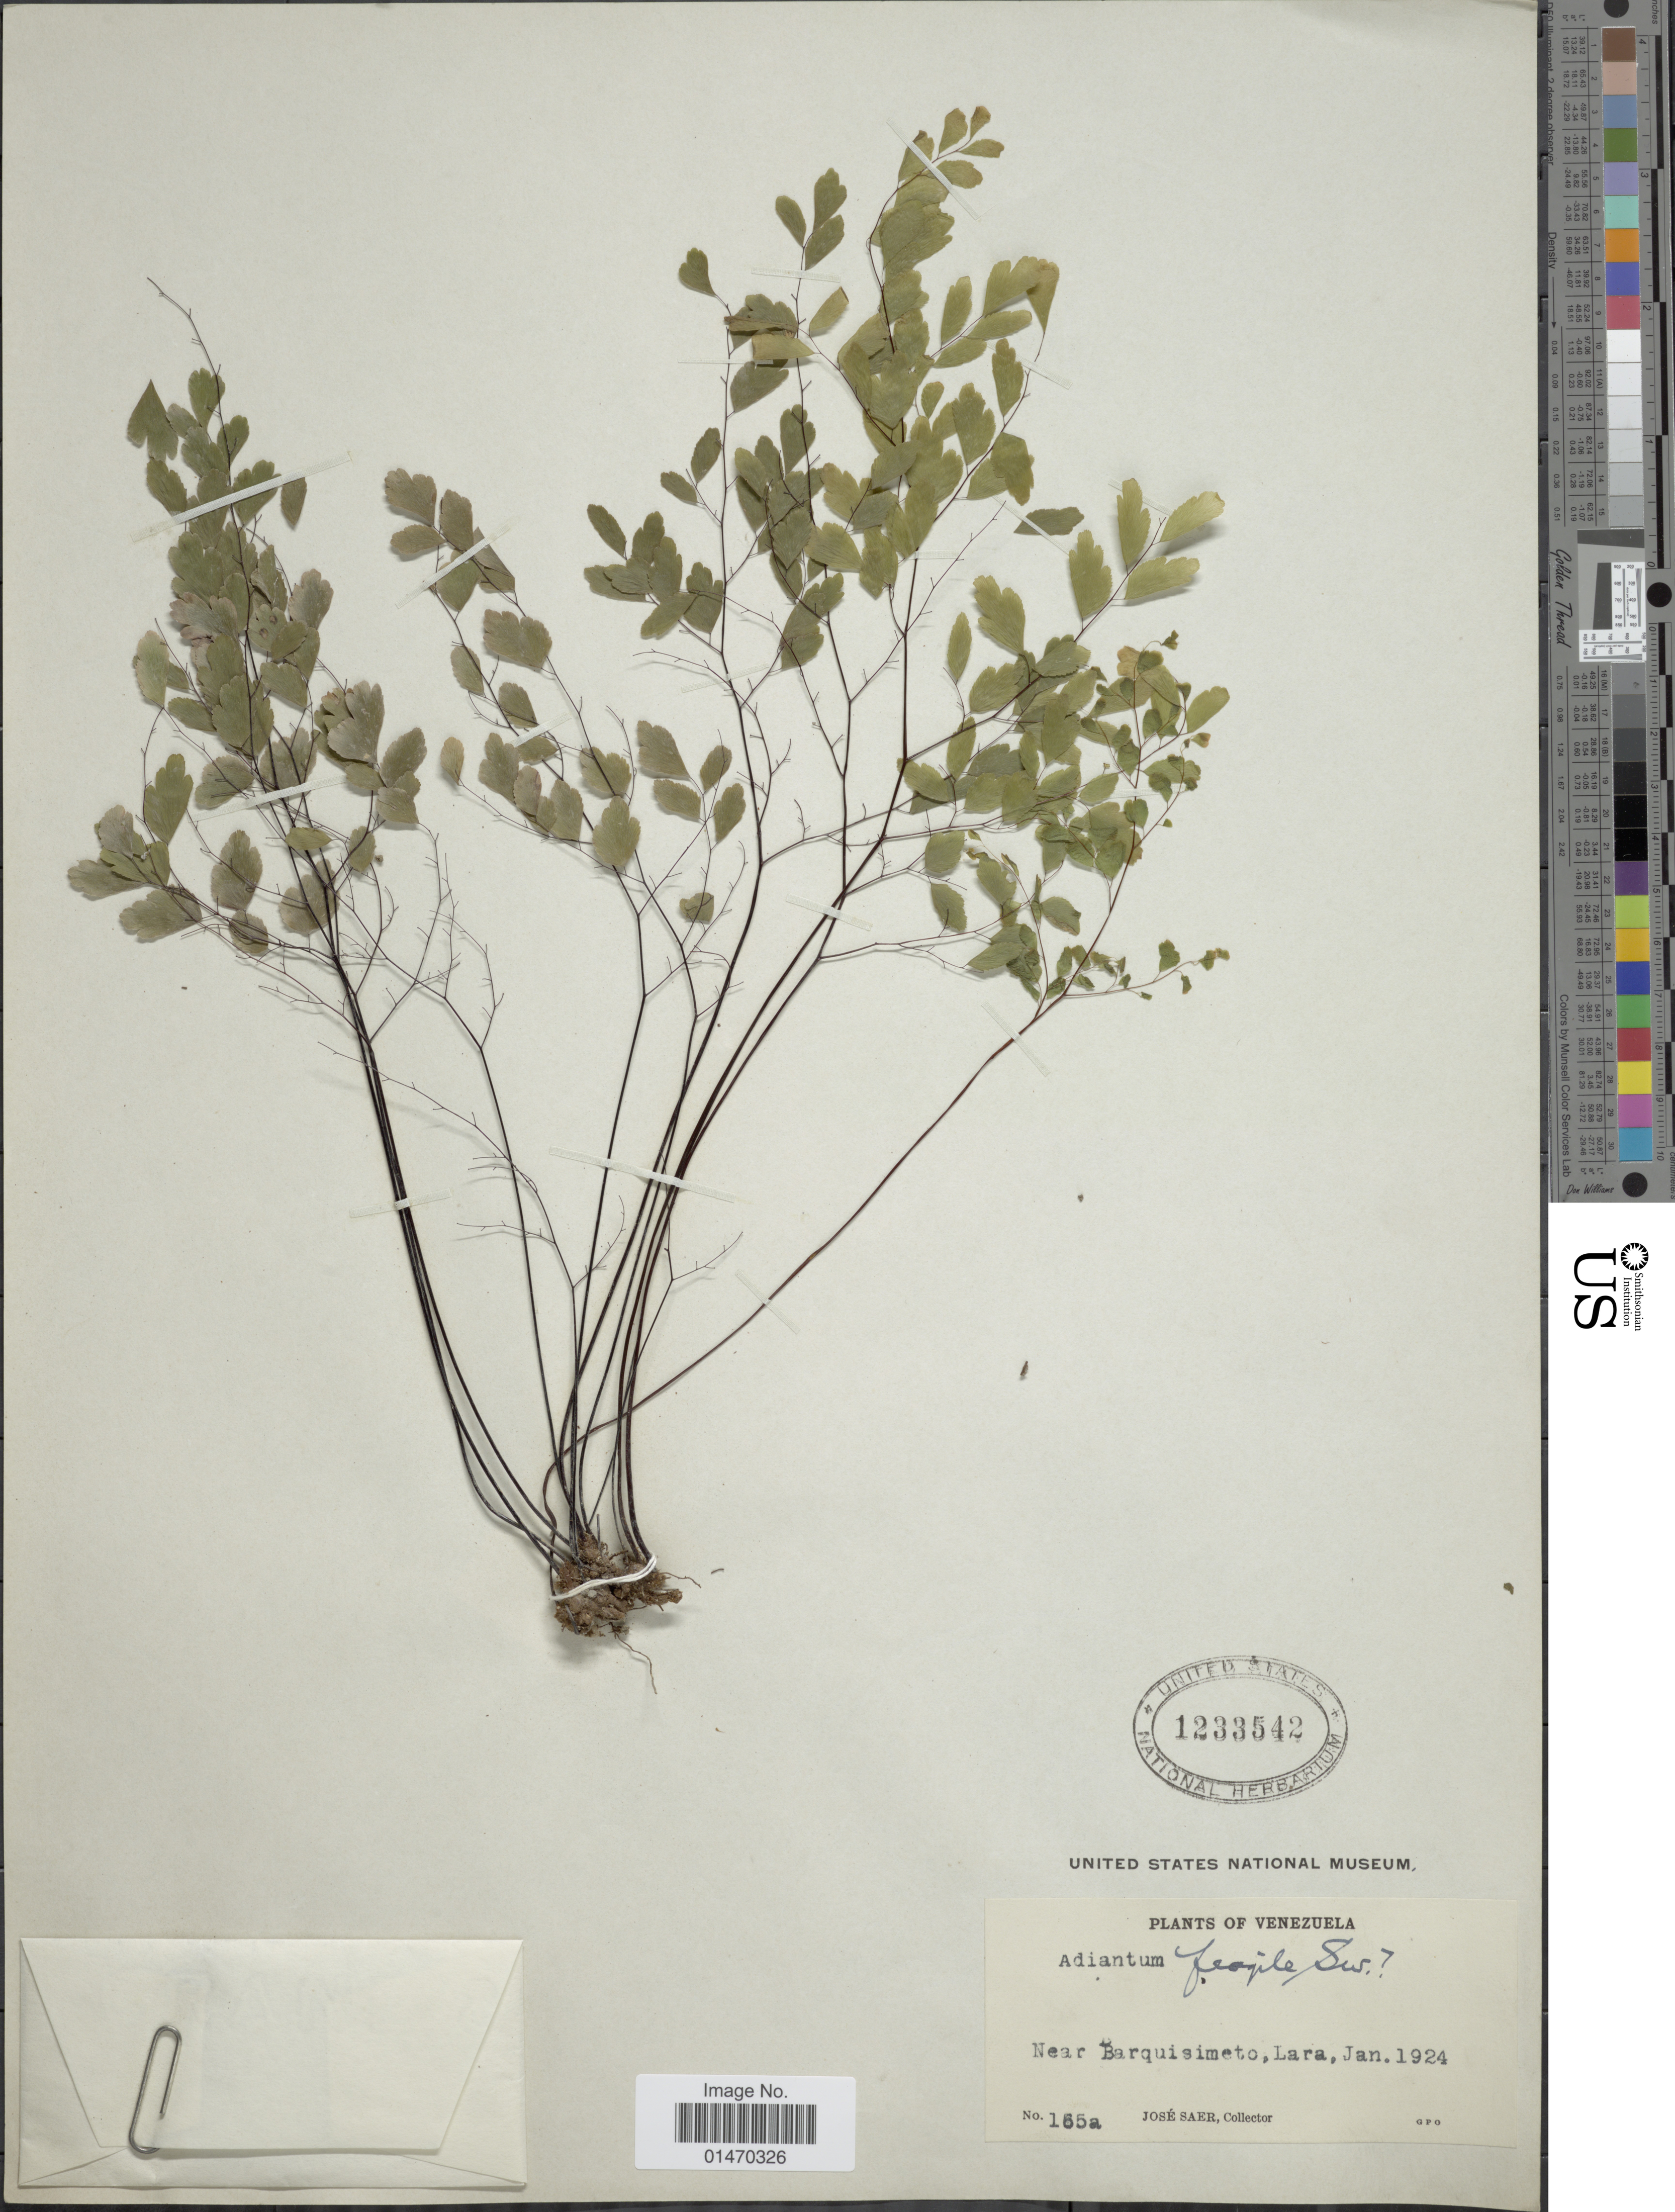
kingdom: Plantae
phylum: Tracheophyta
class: Polypodiopsida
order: Polypodiales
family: Pteridaceae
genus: Adiantum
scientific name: Adiantum fragile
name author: Sw.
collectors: J. Saer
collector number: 165a*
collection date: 1924-01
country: Venezuela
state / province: Lara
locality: Near Barquisimeto, Lara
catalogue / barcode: US 1233542